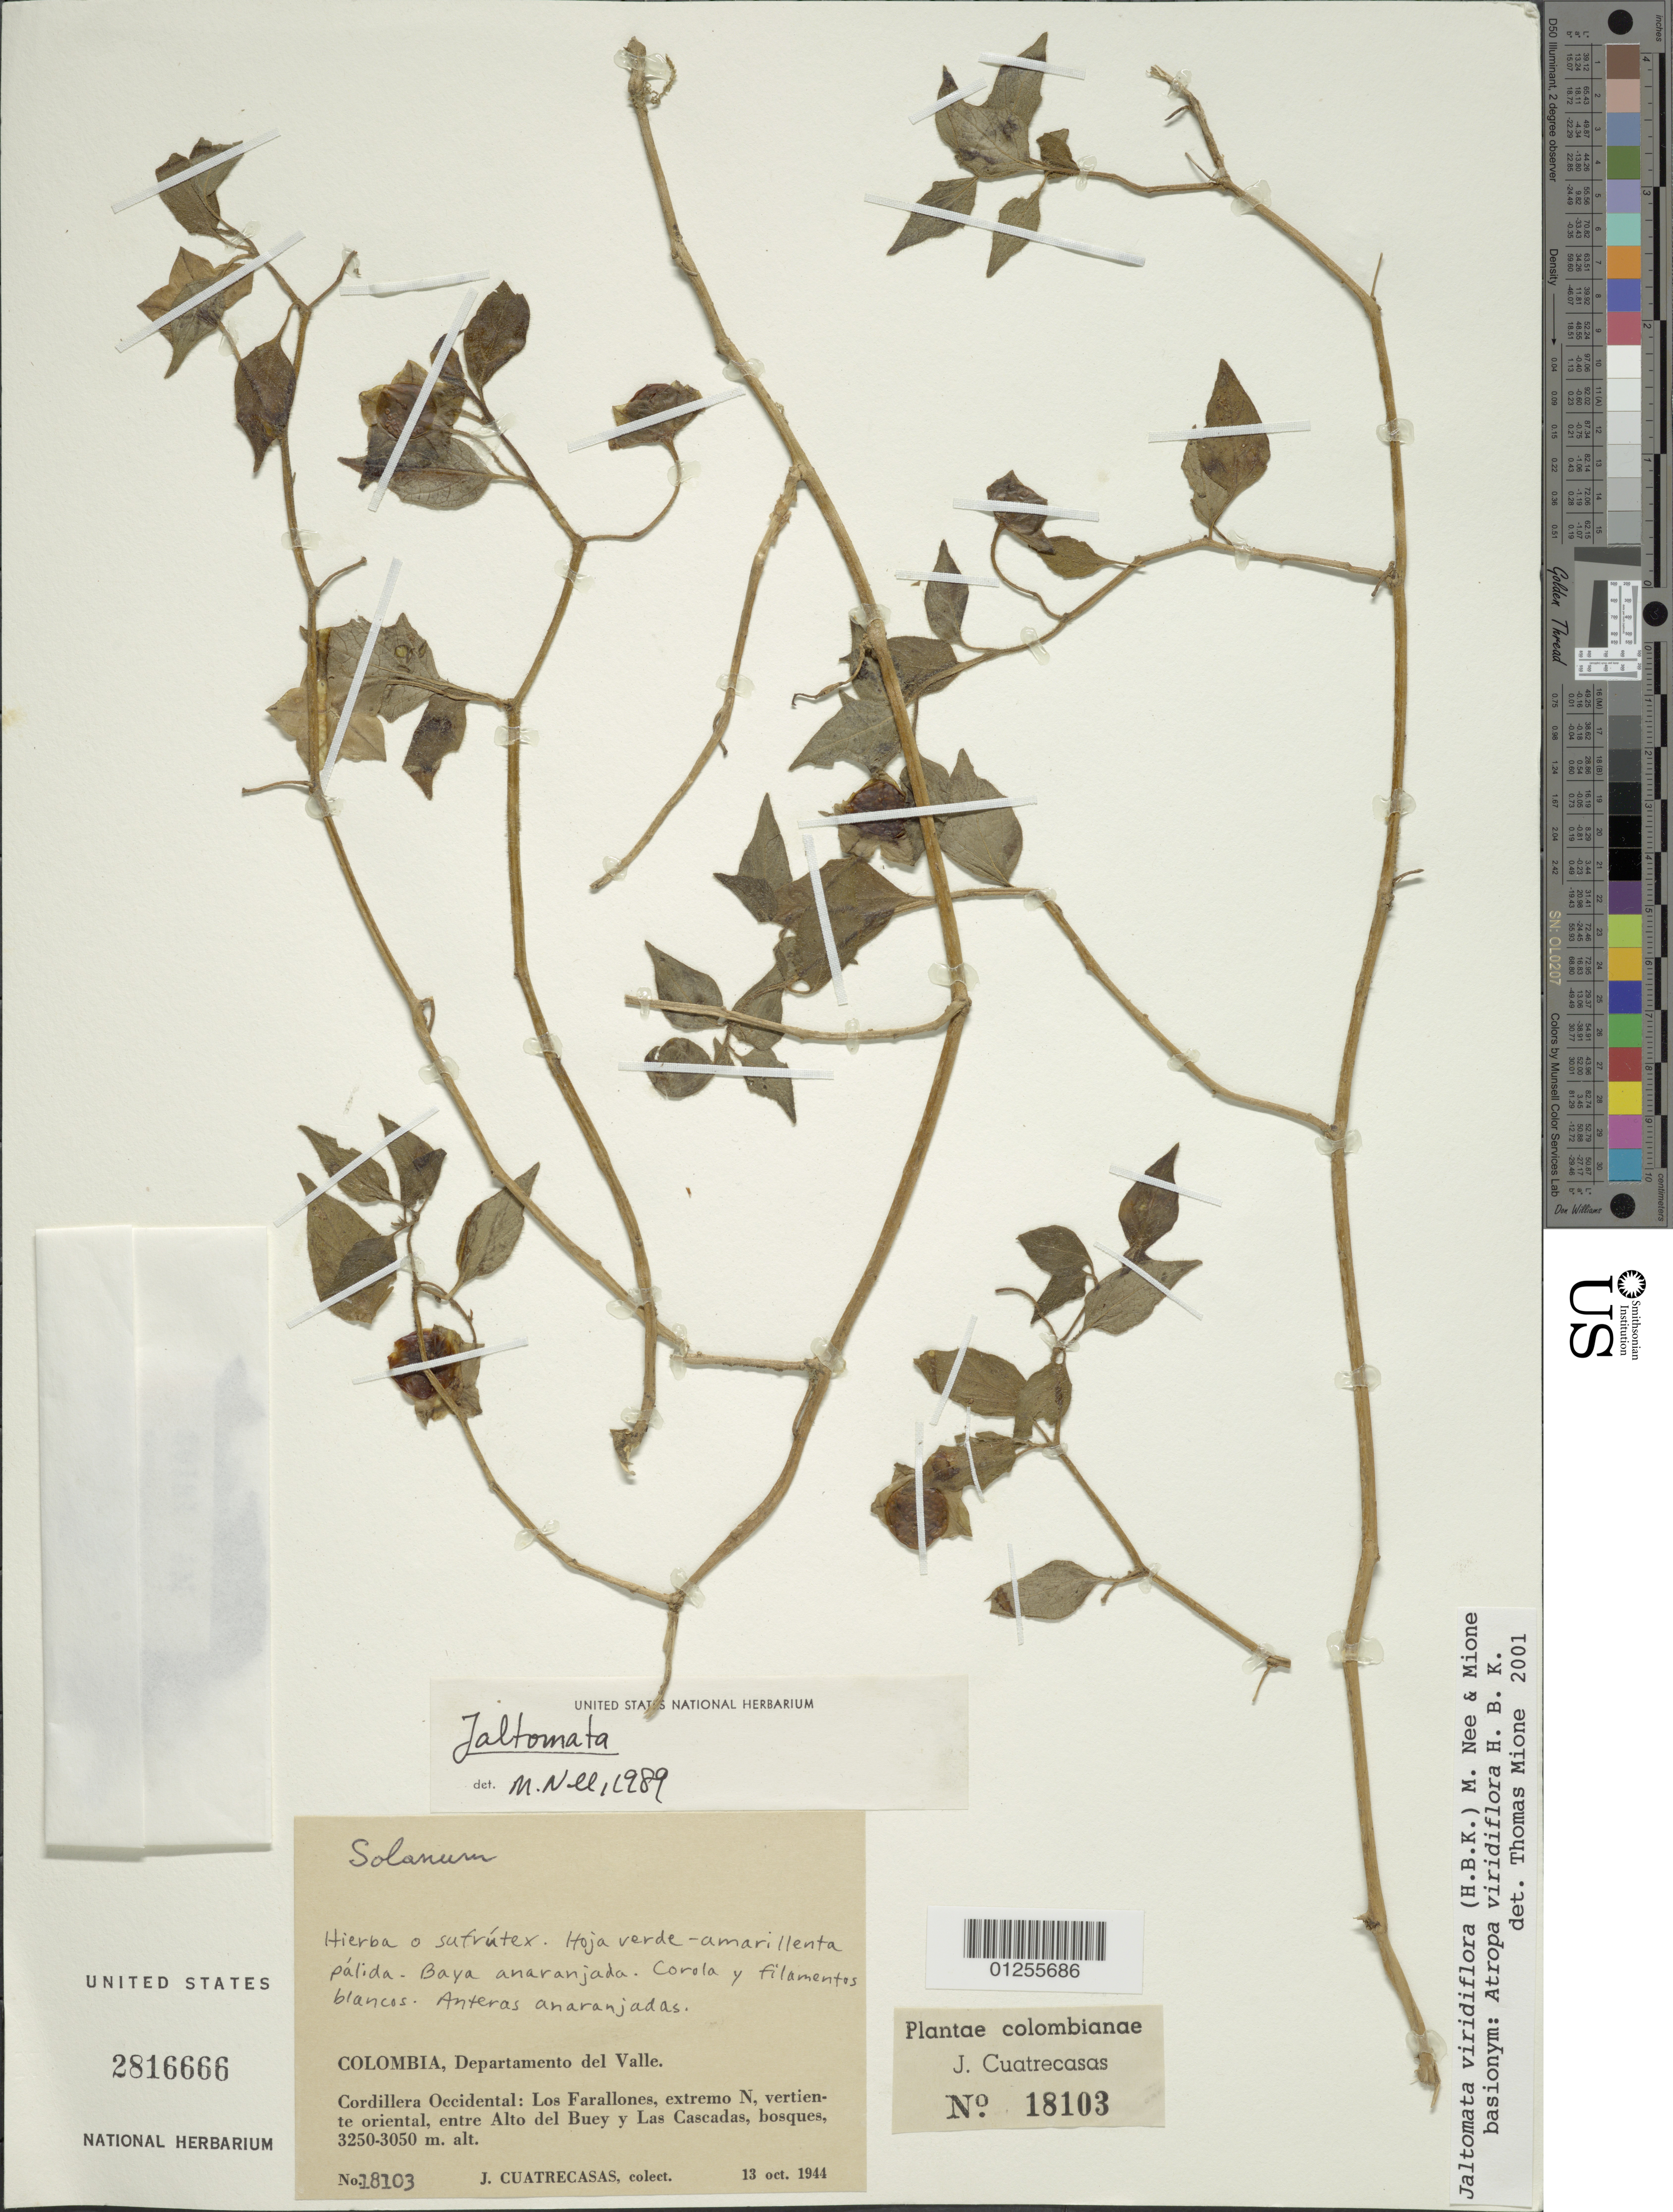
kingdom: Plantae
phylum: Tracheophyta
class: Magnoliopsida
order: Solanales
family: Solanaceae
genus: Jaltomata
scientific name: Jaltomata virdiflora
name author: (Kunth) M. Nee & Mione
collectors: J. Cuatrecasas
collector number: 18103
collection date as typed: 13 Oct 1944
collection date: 1944-10-13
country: Colombia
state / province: Valle del Cauca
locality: Los Farallones, between Alto del Buey and Las Cascades.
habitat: bosques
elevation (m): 3050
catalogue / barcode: US 2816666